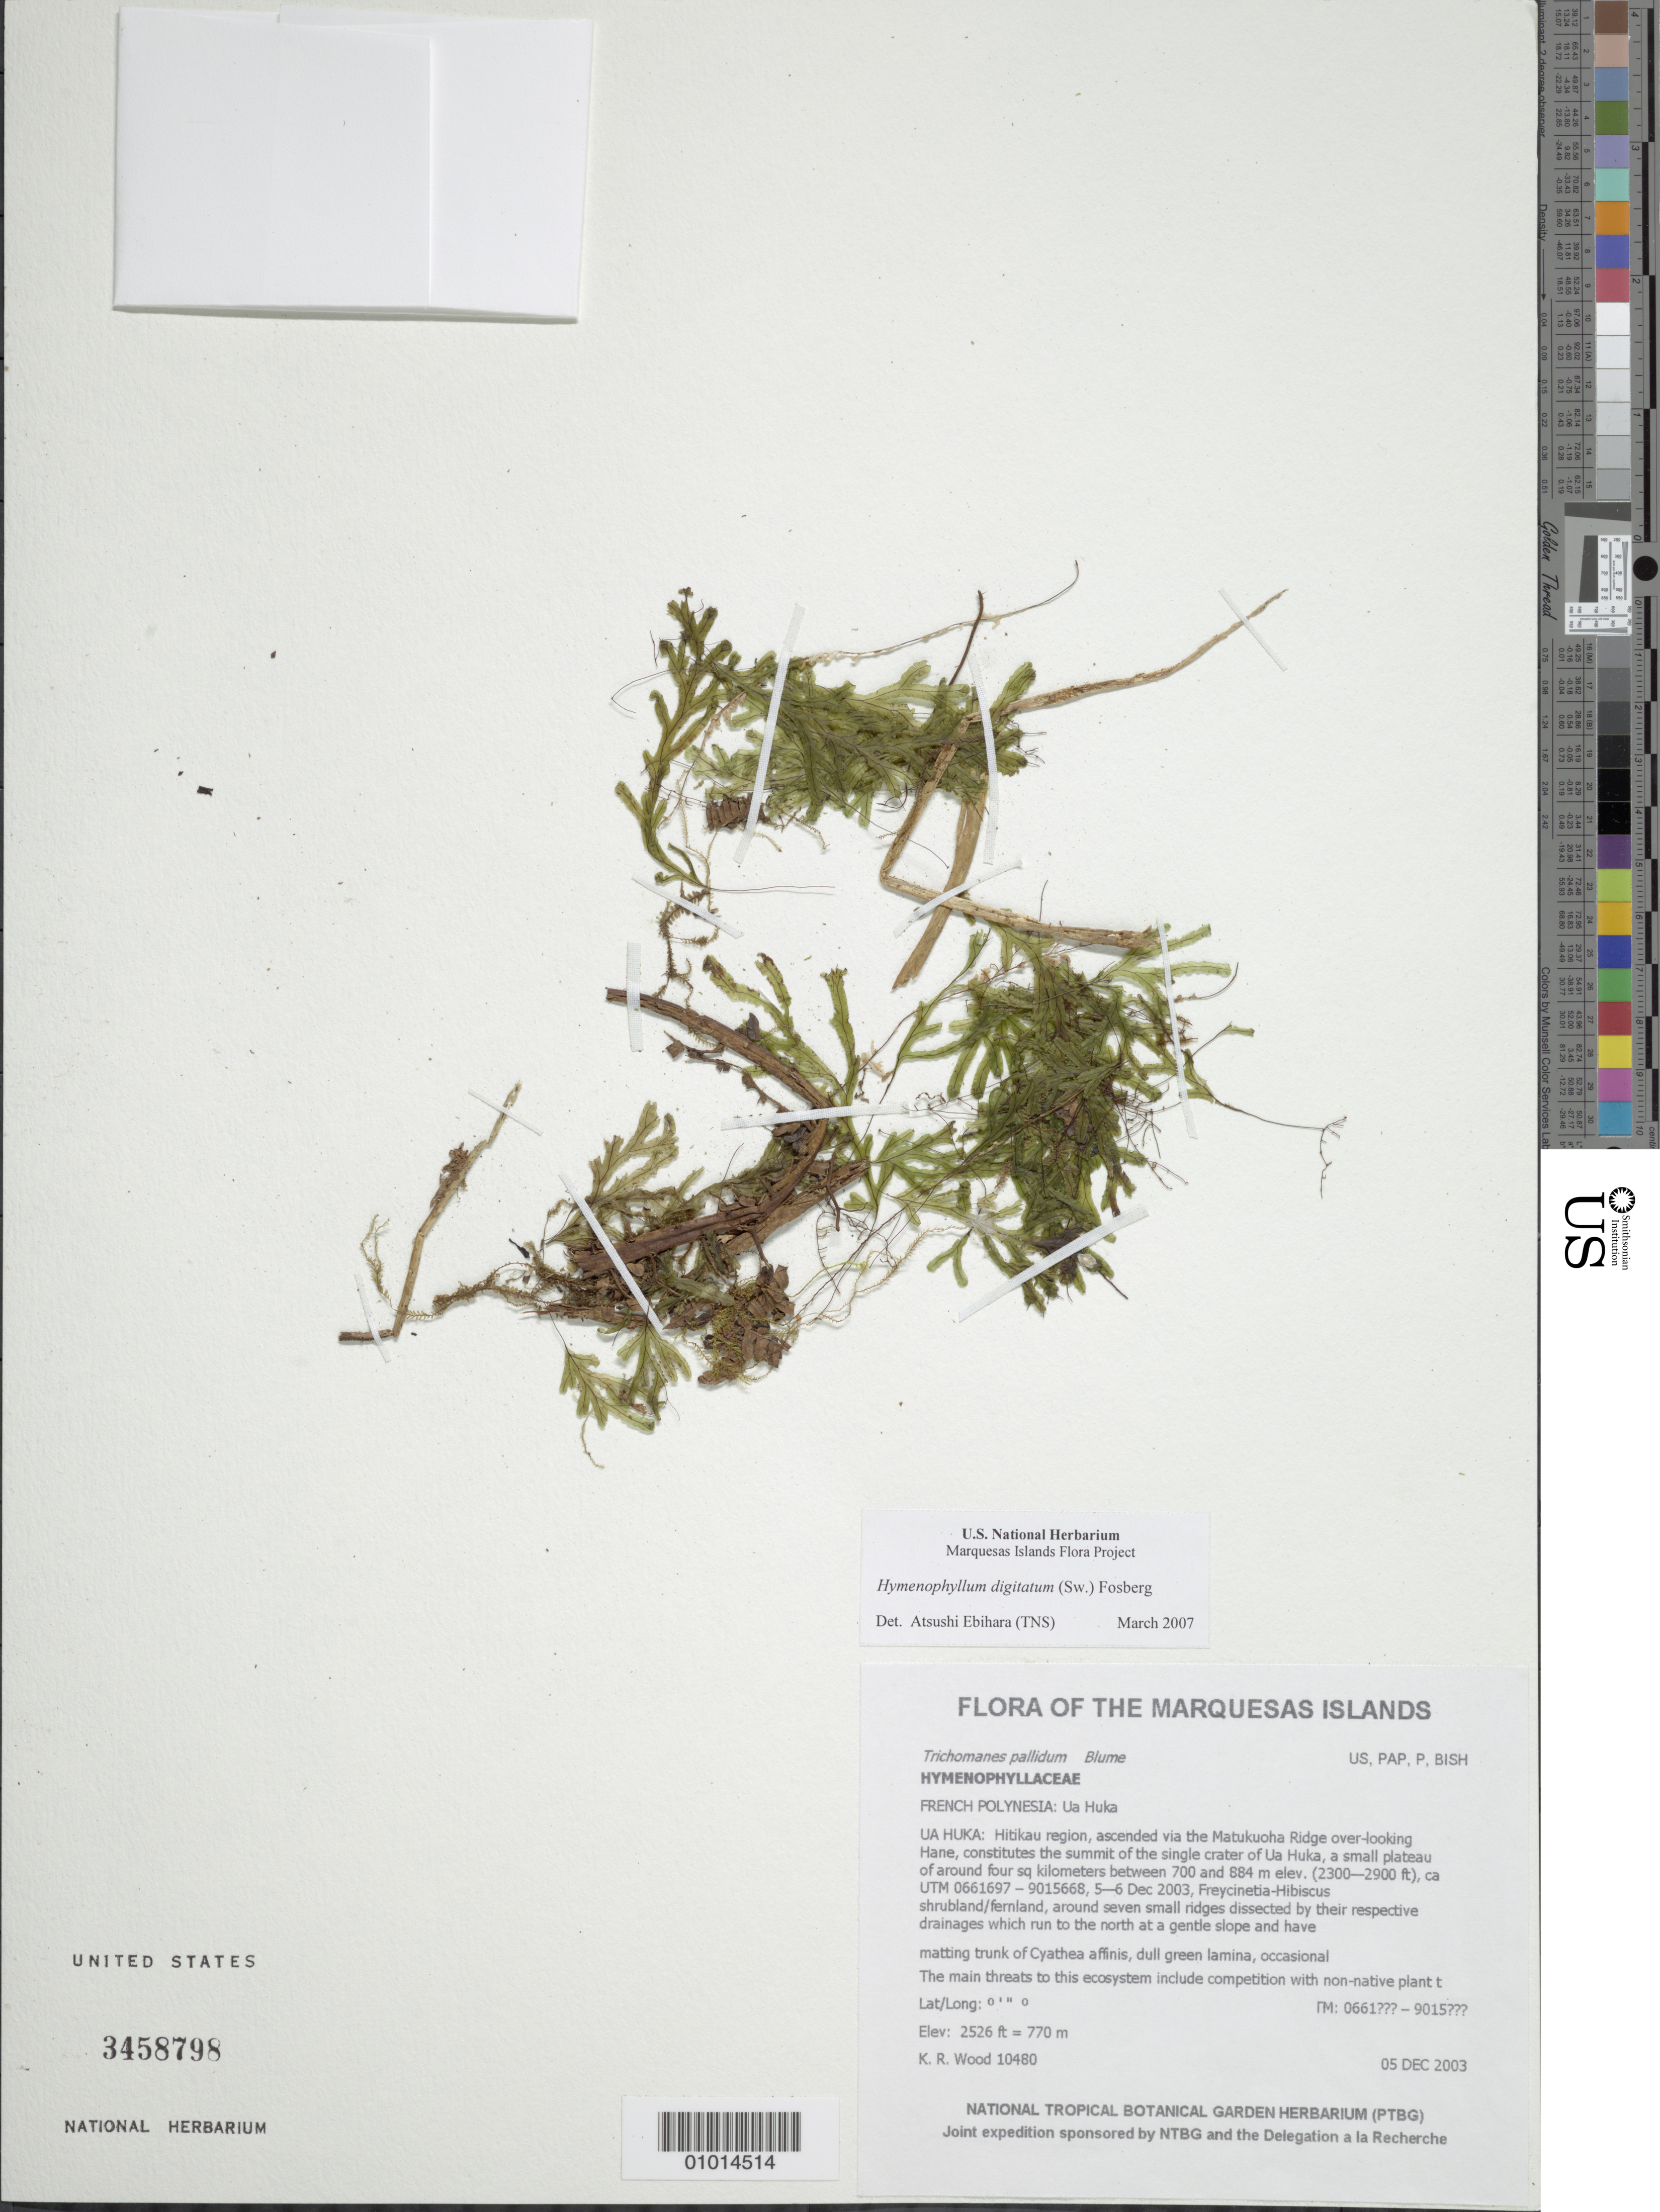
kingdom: Plantae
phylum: Tracheophyta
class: Polypodiopsida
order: Hymenophyllales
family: Hymenophyllaceae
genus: Hymenophyllum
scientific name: Hymenophyllum digitatum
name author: (Sw.) Fosberg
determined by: Lorence, David H., (PTBG), National Tropical Botanical Garden (UNITED STATES)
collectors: K. R. Wood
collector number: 10480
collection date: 2003-12-05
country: French Polynesia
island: Ua Huka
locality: Hitikau region, ascended via the Matukuoha Ridge over-looking Hane, constitutes the summit of the single crater of Ua Huka, a small plateau of around four sq kilometers between 700 and 884 m elev.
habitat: Freycinetia - Hibiscus shrubland/fernland, around seven small ridges dissected by their respective drainages which run to the north at a gentle slope and have running water and small plunge pools in lower sections, vegetation is dominated by Freycinetia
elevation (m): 770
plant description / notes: Competition with non-native plant taxa or animals that could make their way up from the lower regions. The area should be biologically monitored periodically for any such threats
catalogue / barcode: US 3458798